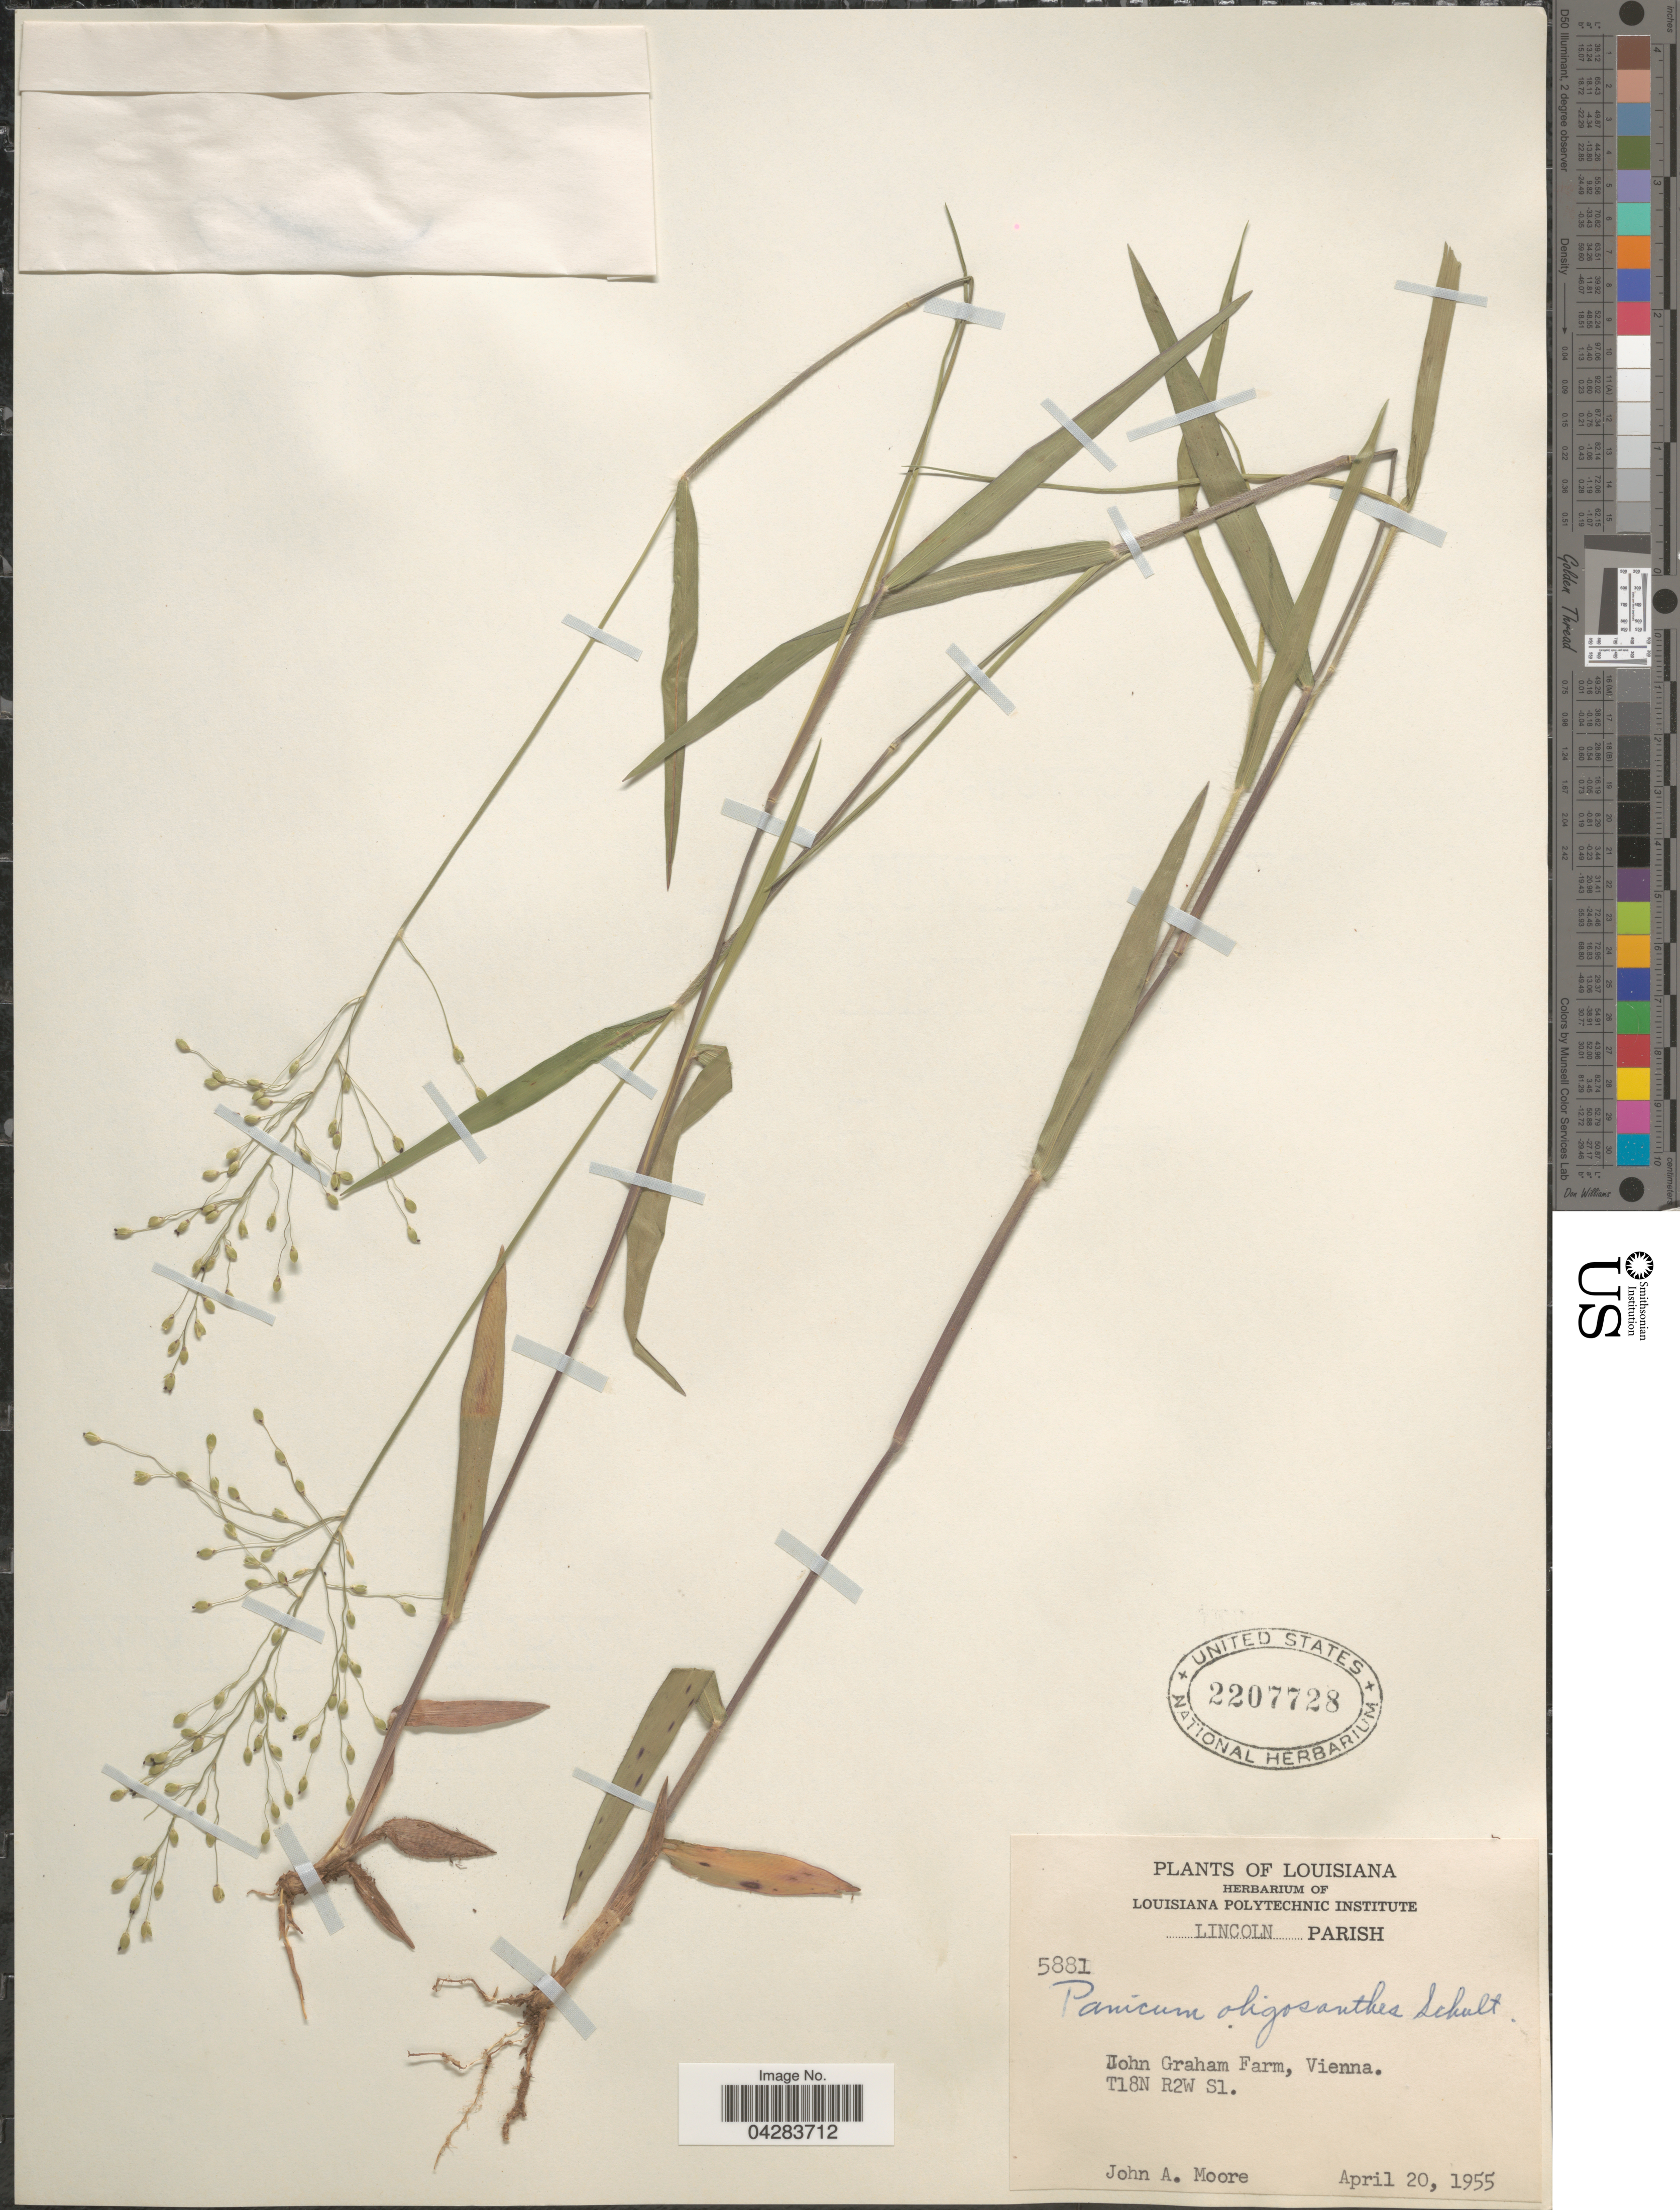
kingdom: Plantae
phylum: Tracheophyta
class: Liliopsida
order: Poales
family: Poaceae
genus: Dichanthelium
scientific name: Dichanthelium oligosanthes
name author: (Schult.) Gould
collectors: J. A. Moore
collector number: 5881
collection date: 1955-04-20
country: United States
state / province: Louisiana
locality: Lincoln Parish. John Graham Farm, Vienna. T18N R2W S1.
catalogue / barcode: US 2207728